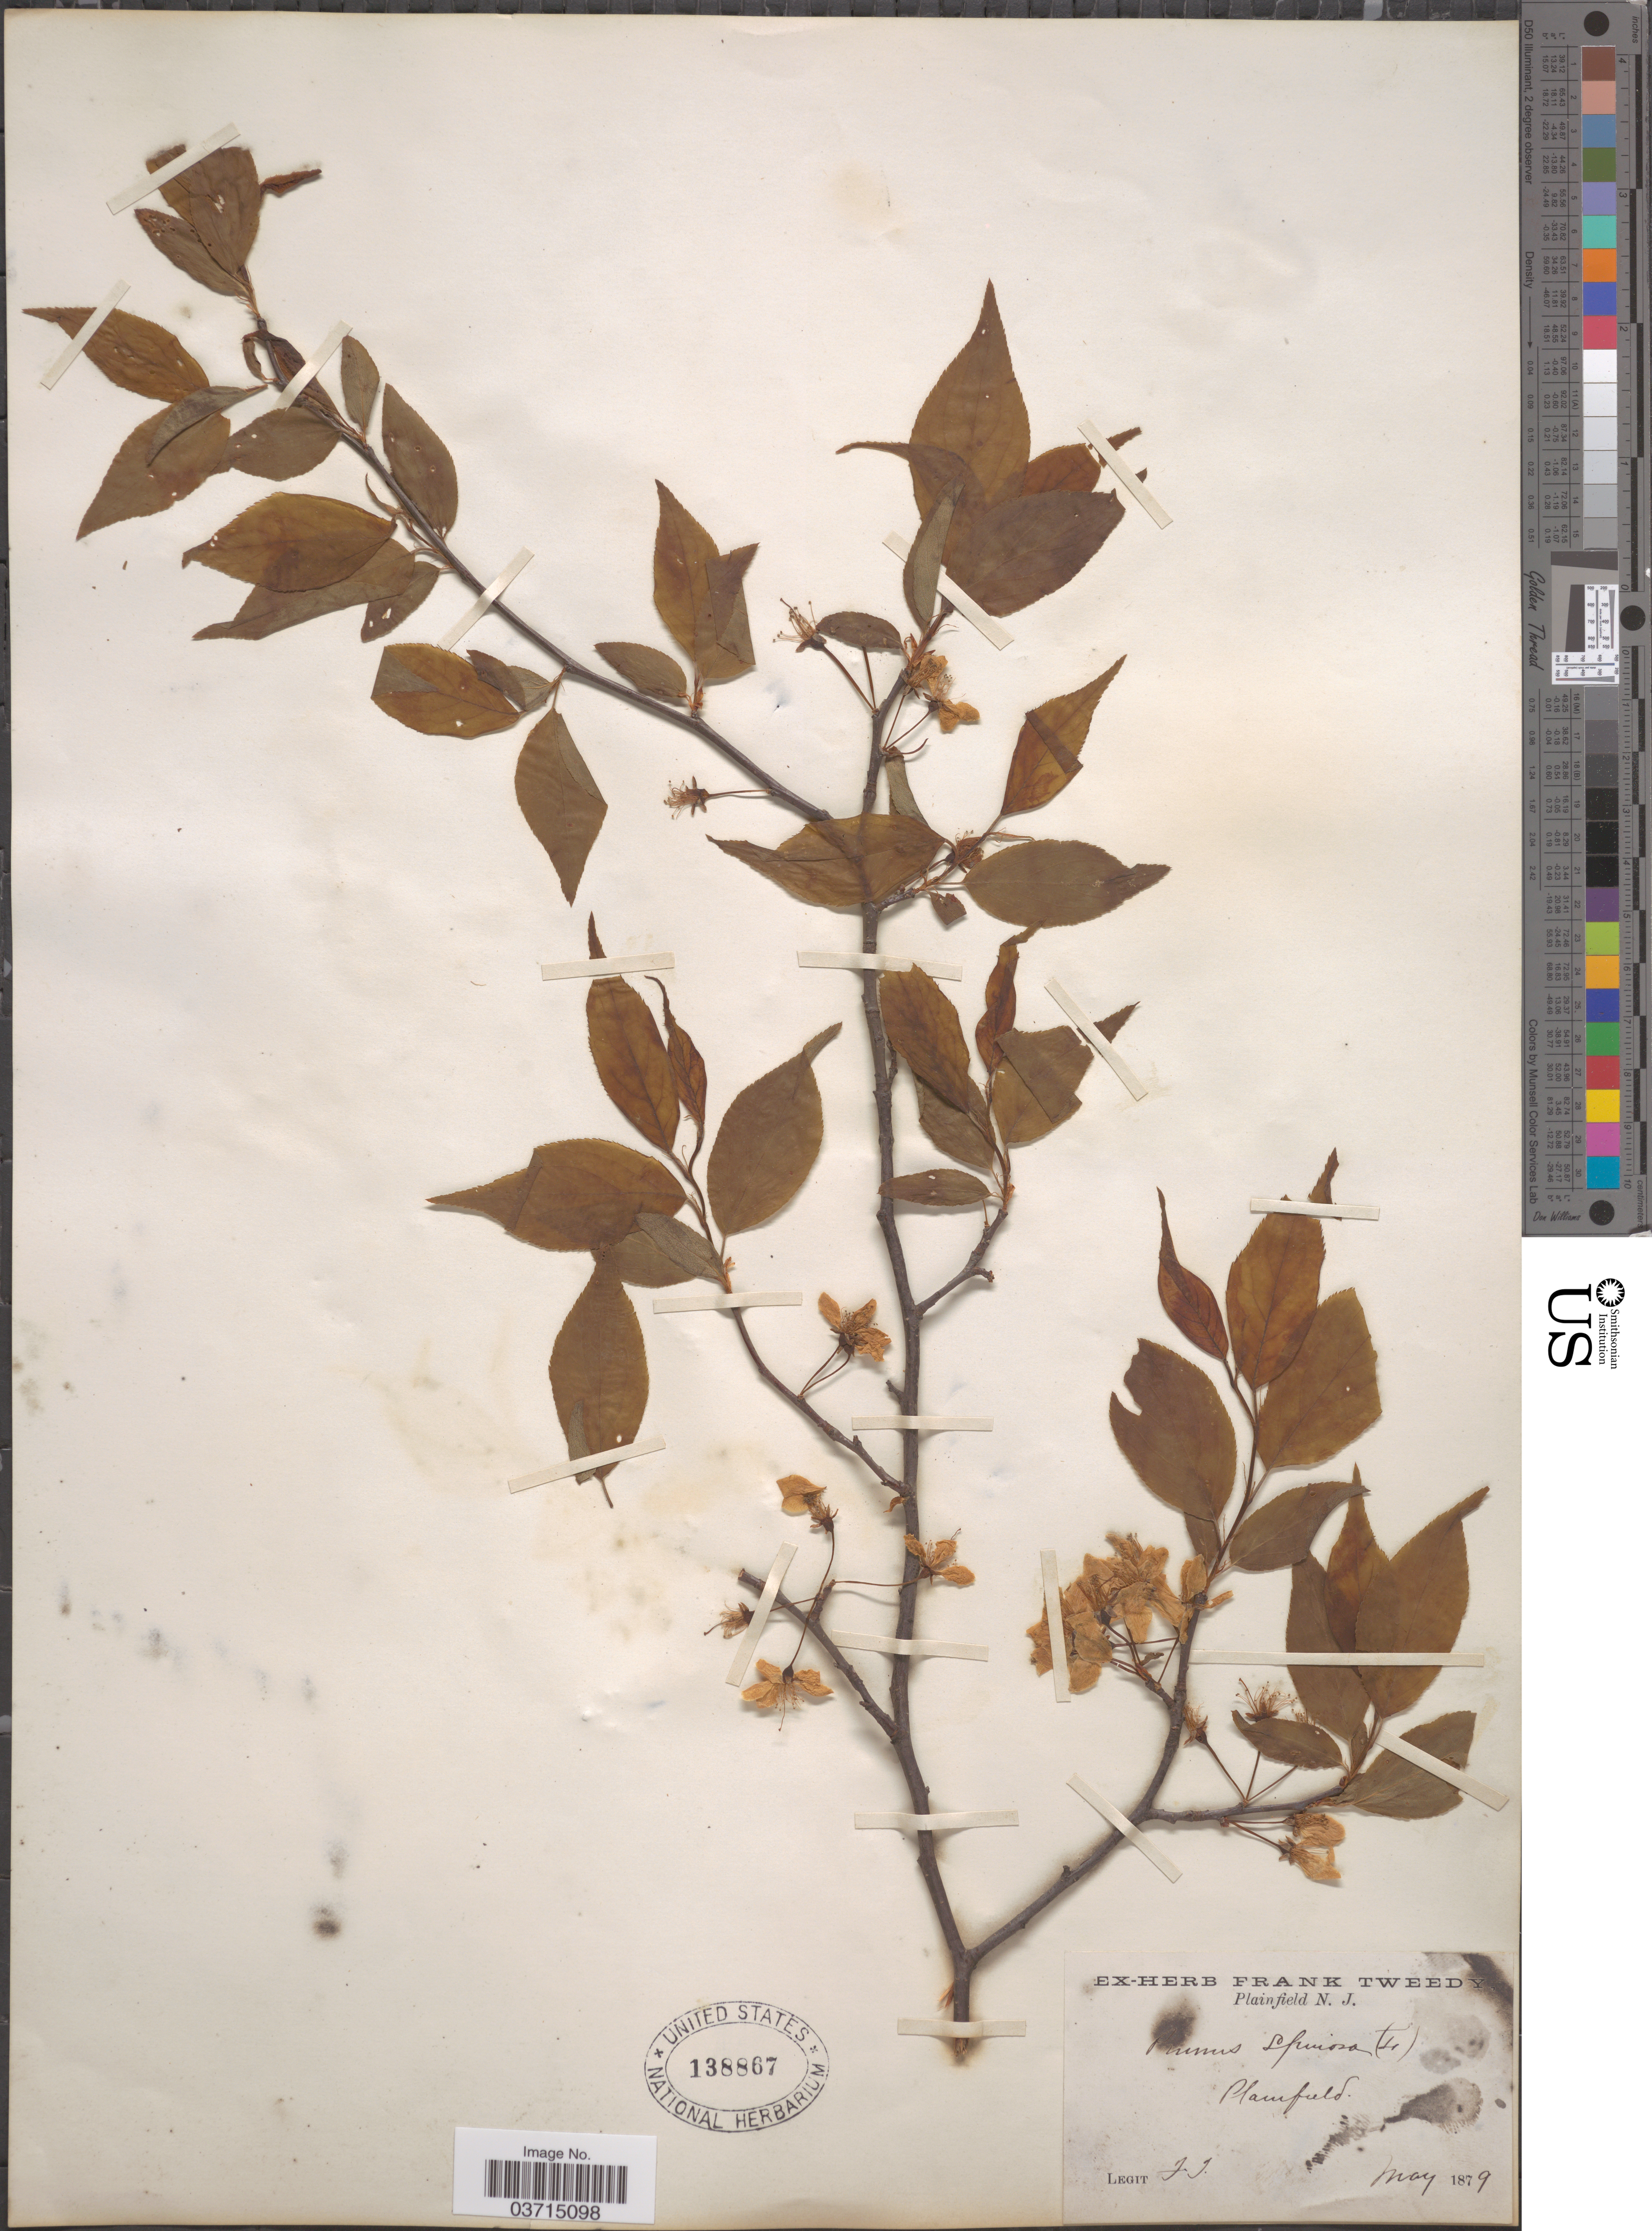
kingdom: Plantae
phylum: Tracheophyta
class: Magnoliopsida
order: Rosales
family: Rosaceae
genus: Prunus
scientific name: Prunus americana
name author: Marshall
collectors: F. Tweedy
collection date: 1879-05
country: United States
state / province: New Jersey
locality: Plainfield.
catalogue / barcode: US 138867